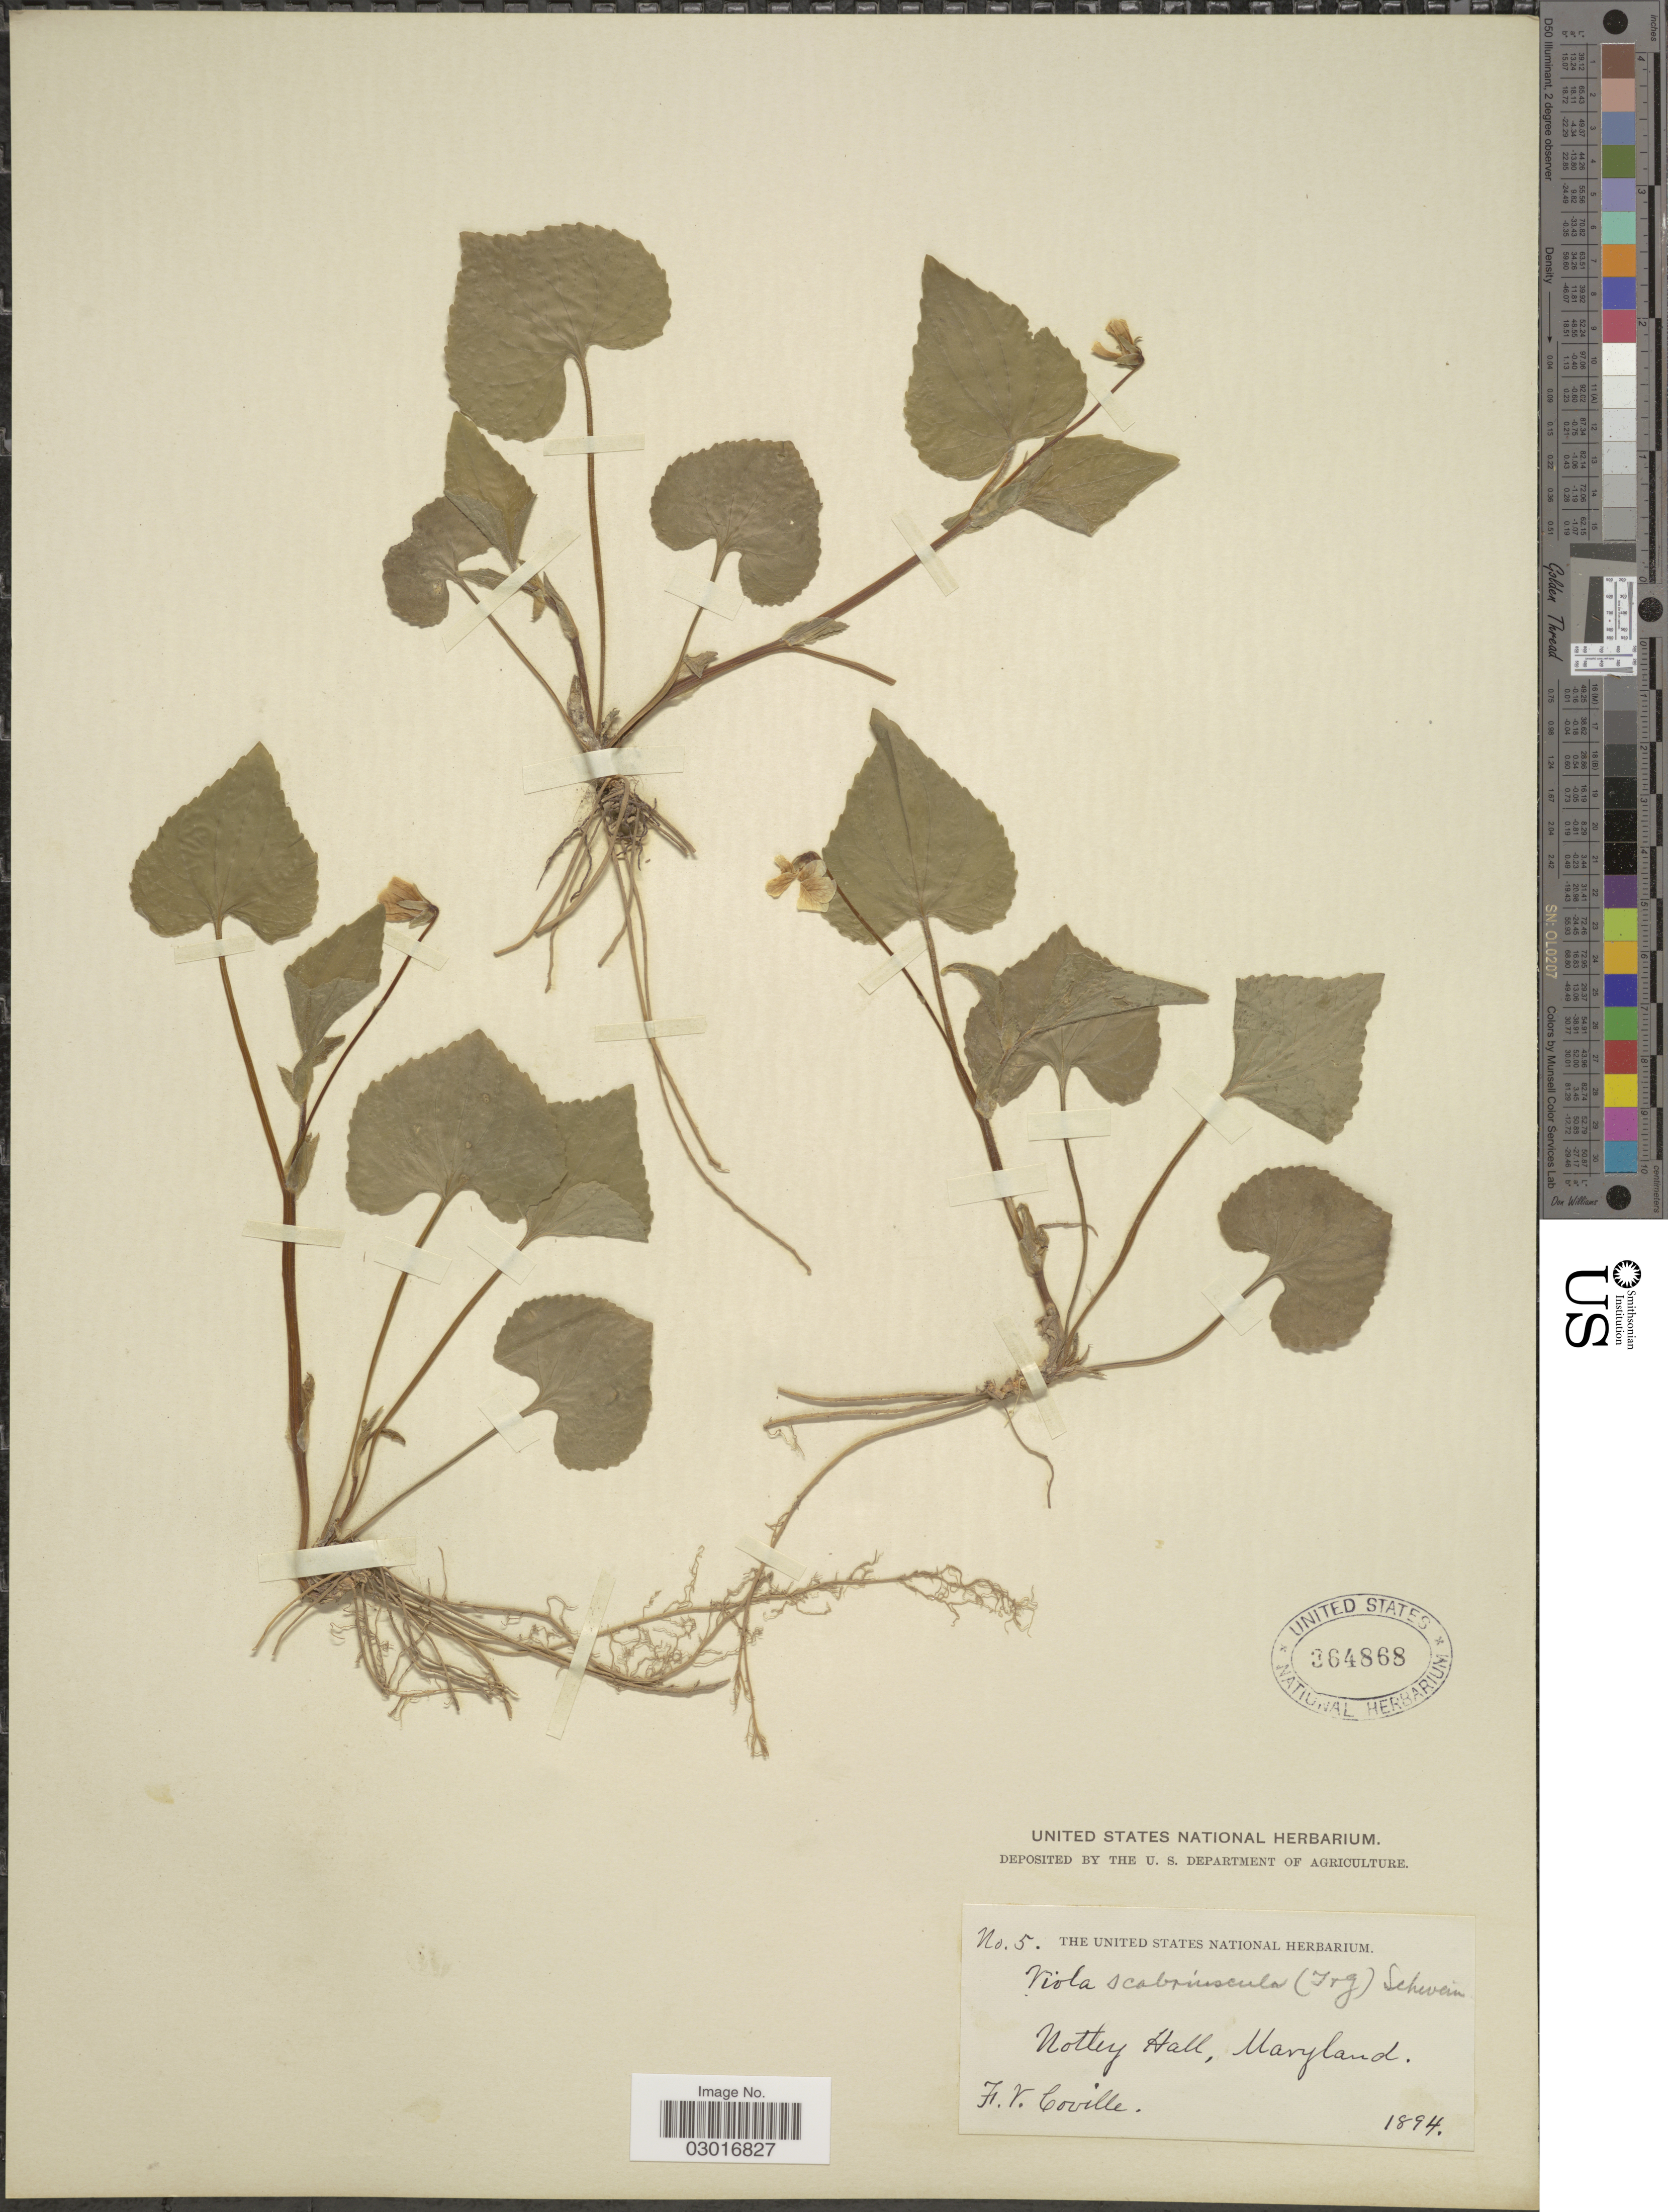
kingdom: Plantae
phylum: Tracheophyta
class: Magnoliopsida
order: Malpighiales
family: Violaceae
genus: Viola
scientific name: Viola scabriuscula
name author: (Torr. & A. Gray) Shafer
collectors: F. V. Coville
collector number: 5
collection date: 1894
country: United States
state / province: Maryland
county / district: Prince George's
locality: Notley Hall.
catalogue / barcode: US 364868